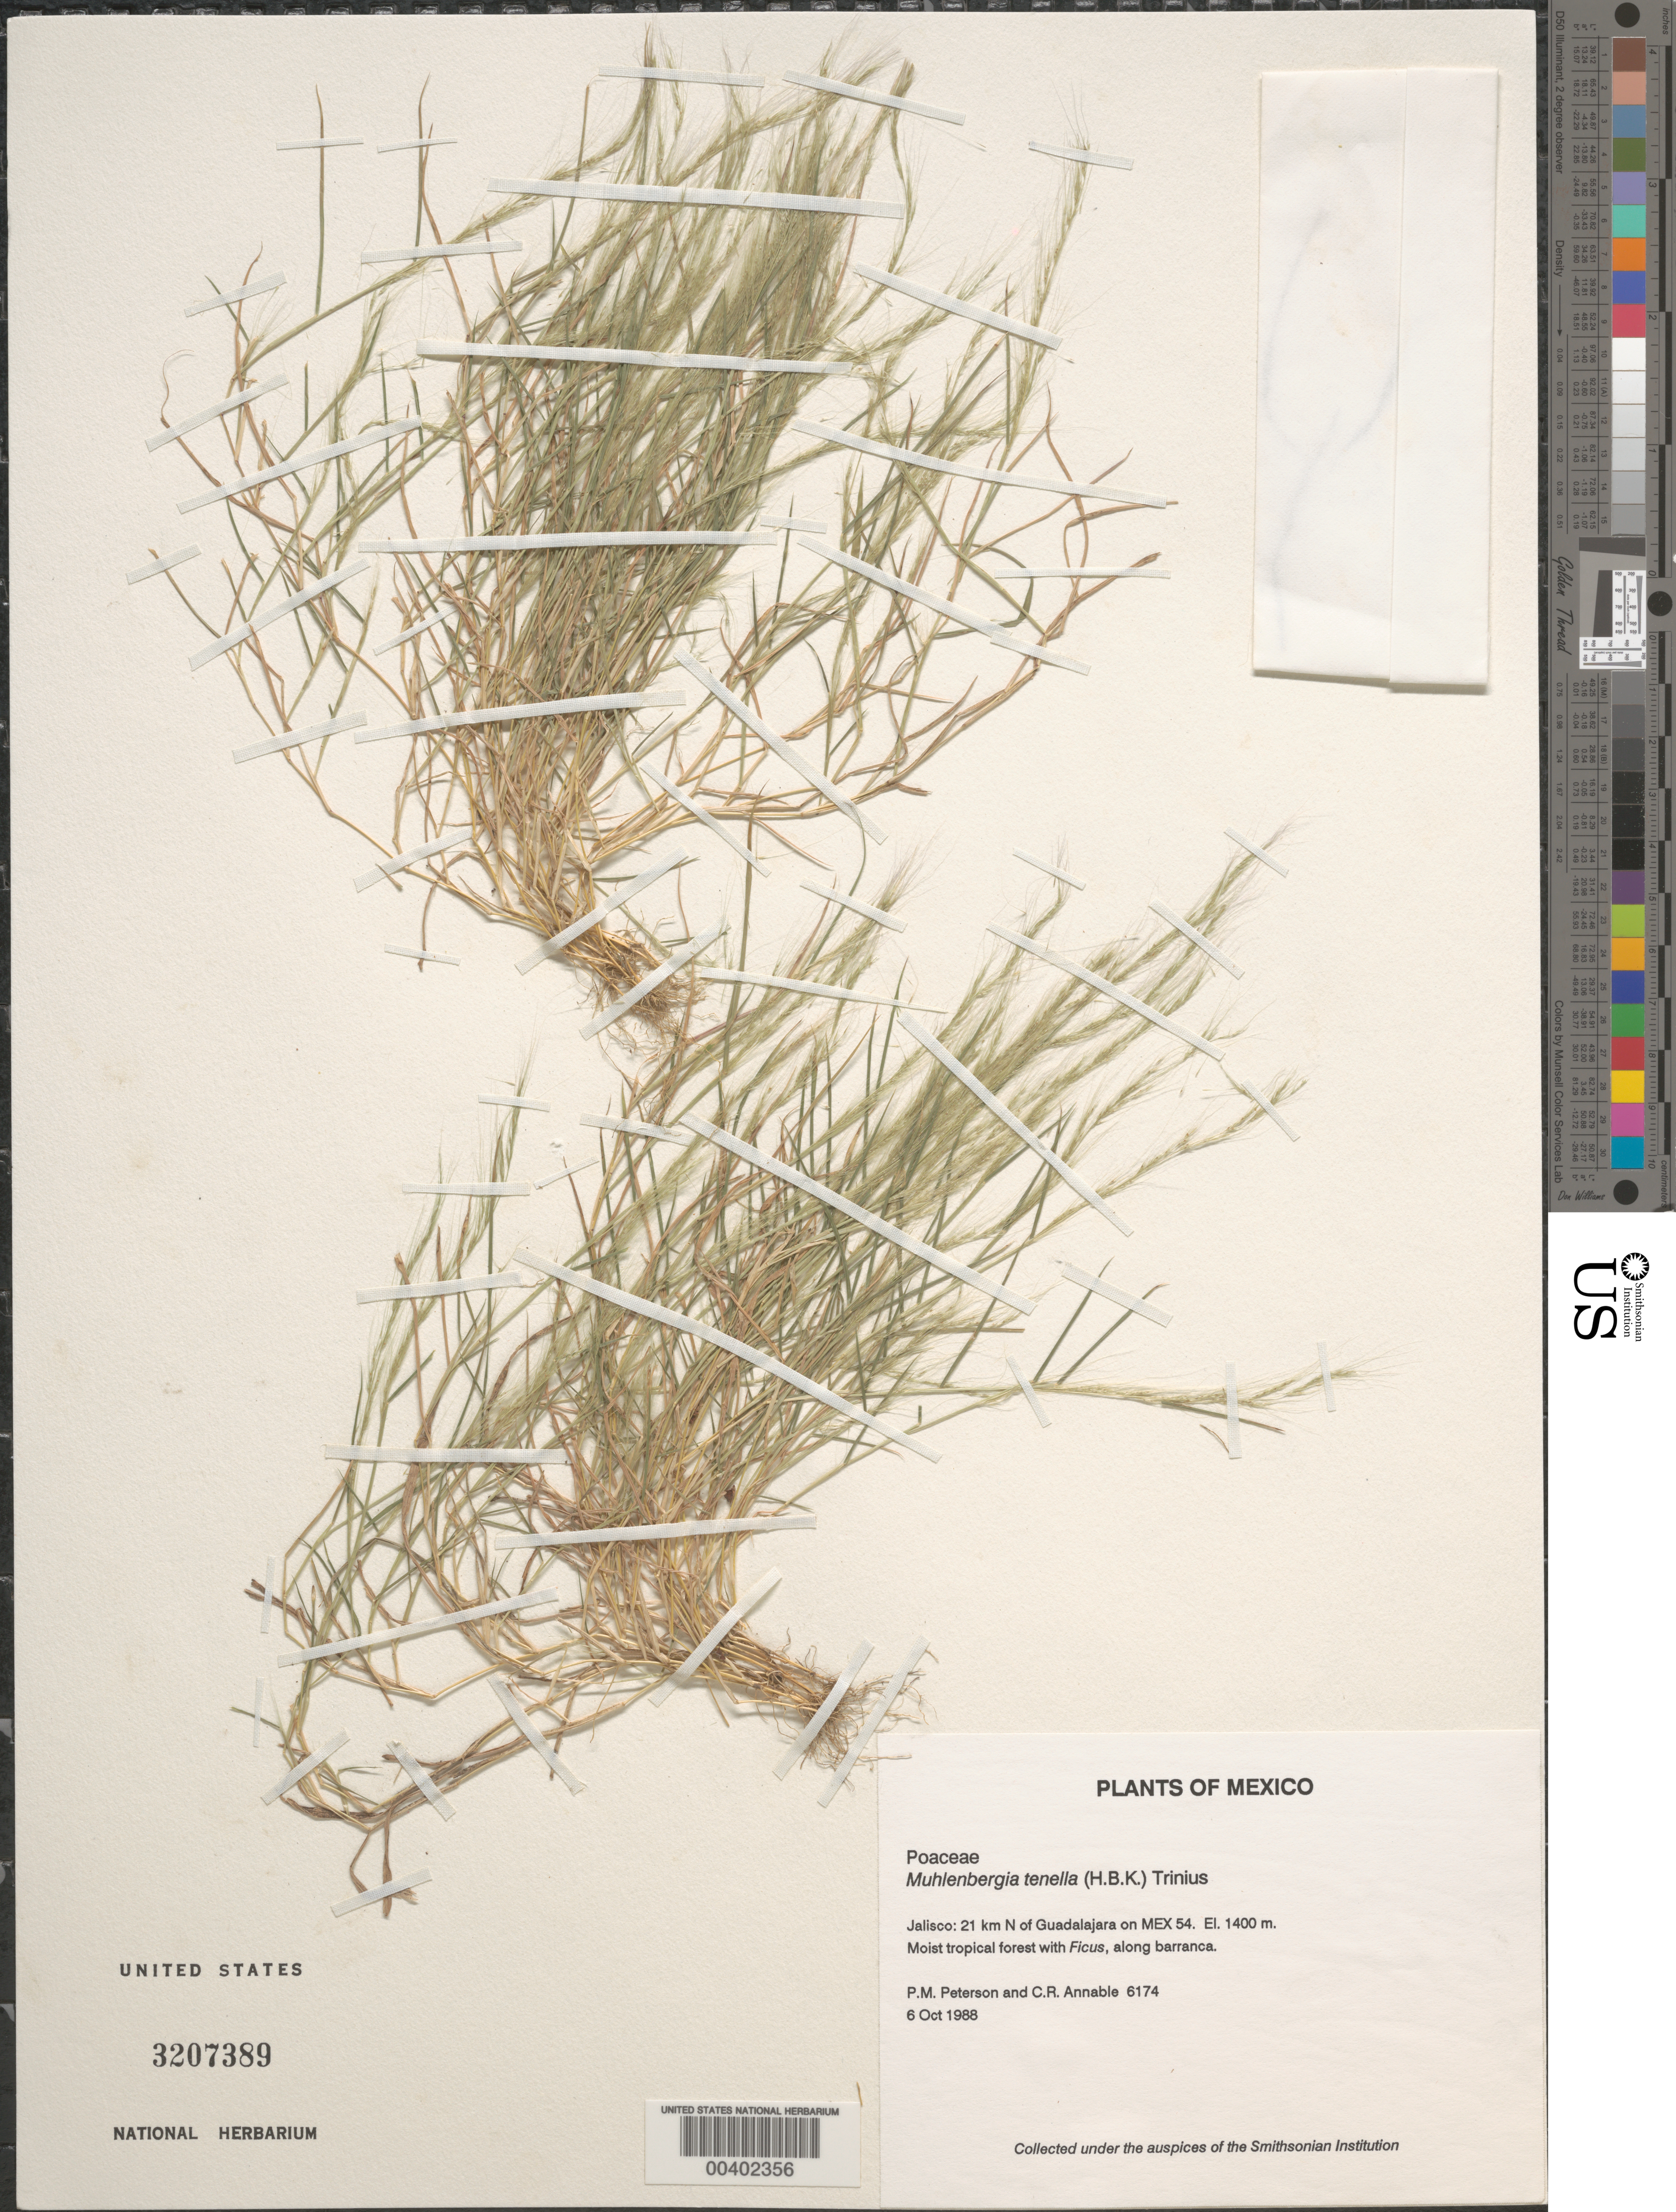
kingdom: Plantae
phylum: Tracheophyta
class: Liliopsida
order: Poales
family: Poaceae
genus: Muhlenbergia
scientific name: Muhlenbergia tenella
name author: (Kunth) Trin.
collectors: P. M. Peterson & C. R. Annable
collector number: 06174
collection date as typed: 06 Oct 1988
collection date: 1988-10-06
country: Mexico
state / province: Jalisco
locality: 21 km N of Guadalajara on Mex 54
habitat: Moist tropical forest with Ficus, along barranca.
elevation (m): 1400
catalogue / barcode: US 3207389